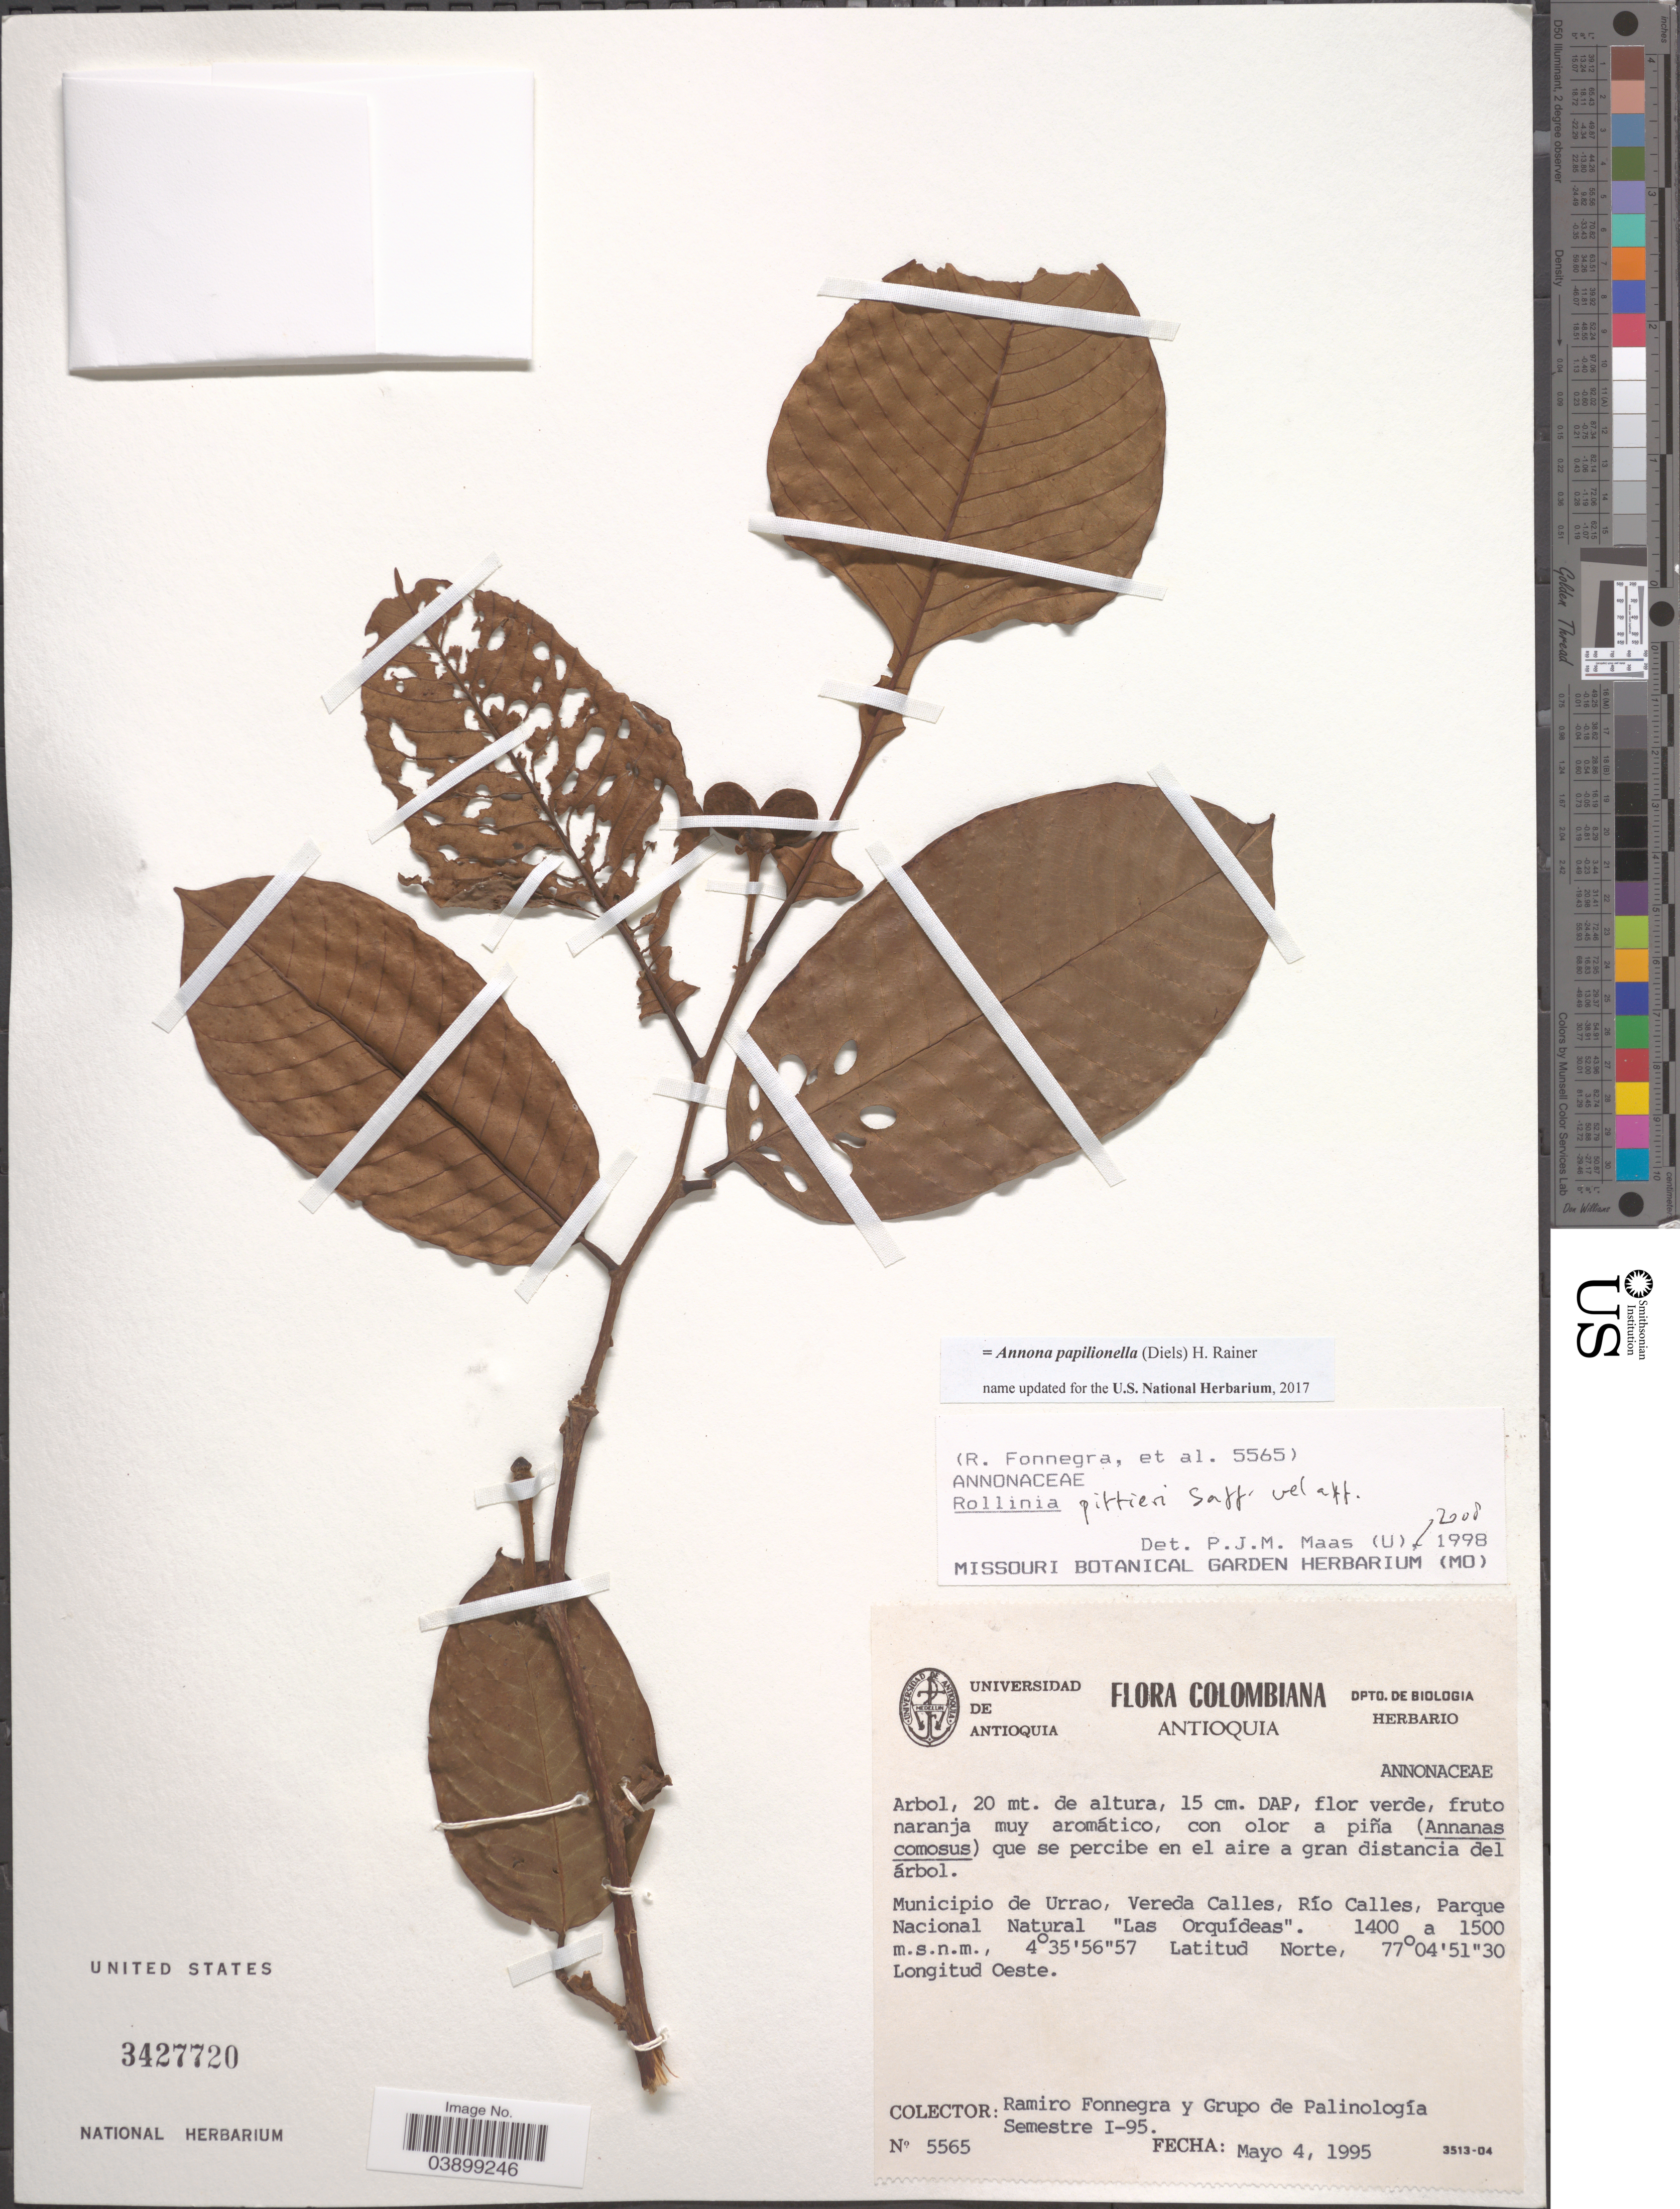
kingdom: Plantae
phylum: Tracheophyta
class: Magnoliopsida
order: Magnoliales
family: Annonaceae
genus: Annona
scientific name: Annona papilionella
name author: (Diels) H. Rainer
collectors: R. Fonnegra & Grupo de Palinología Semestre I-95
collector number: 5565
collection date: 1995-05-04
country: Colombia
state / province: Antioquia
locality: Municipio de Urrao, Vereda Calles, Río Calles, Parque Nacional Natural "Las Orquídeas".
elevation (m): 1400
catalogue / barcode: US 3427720